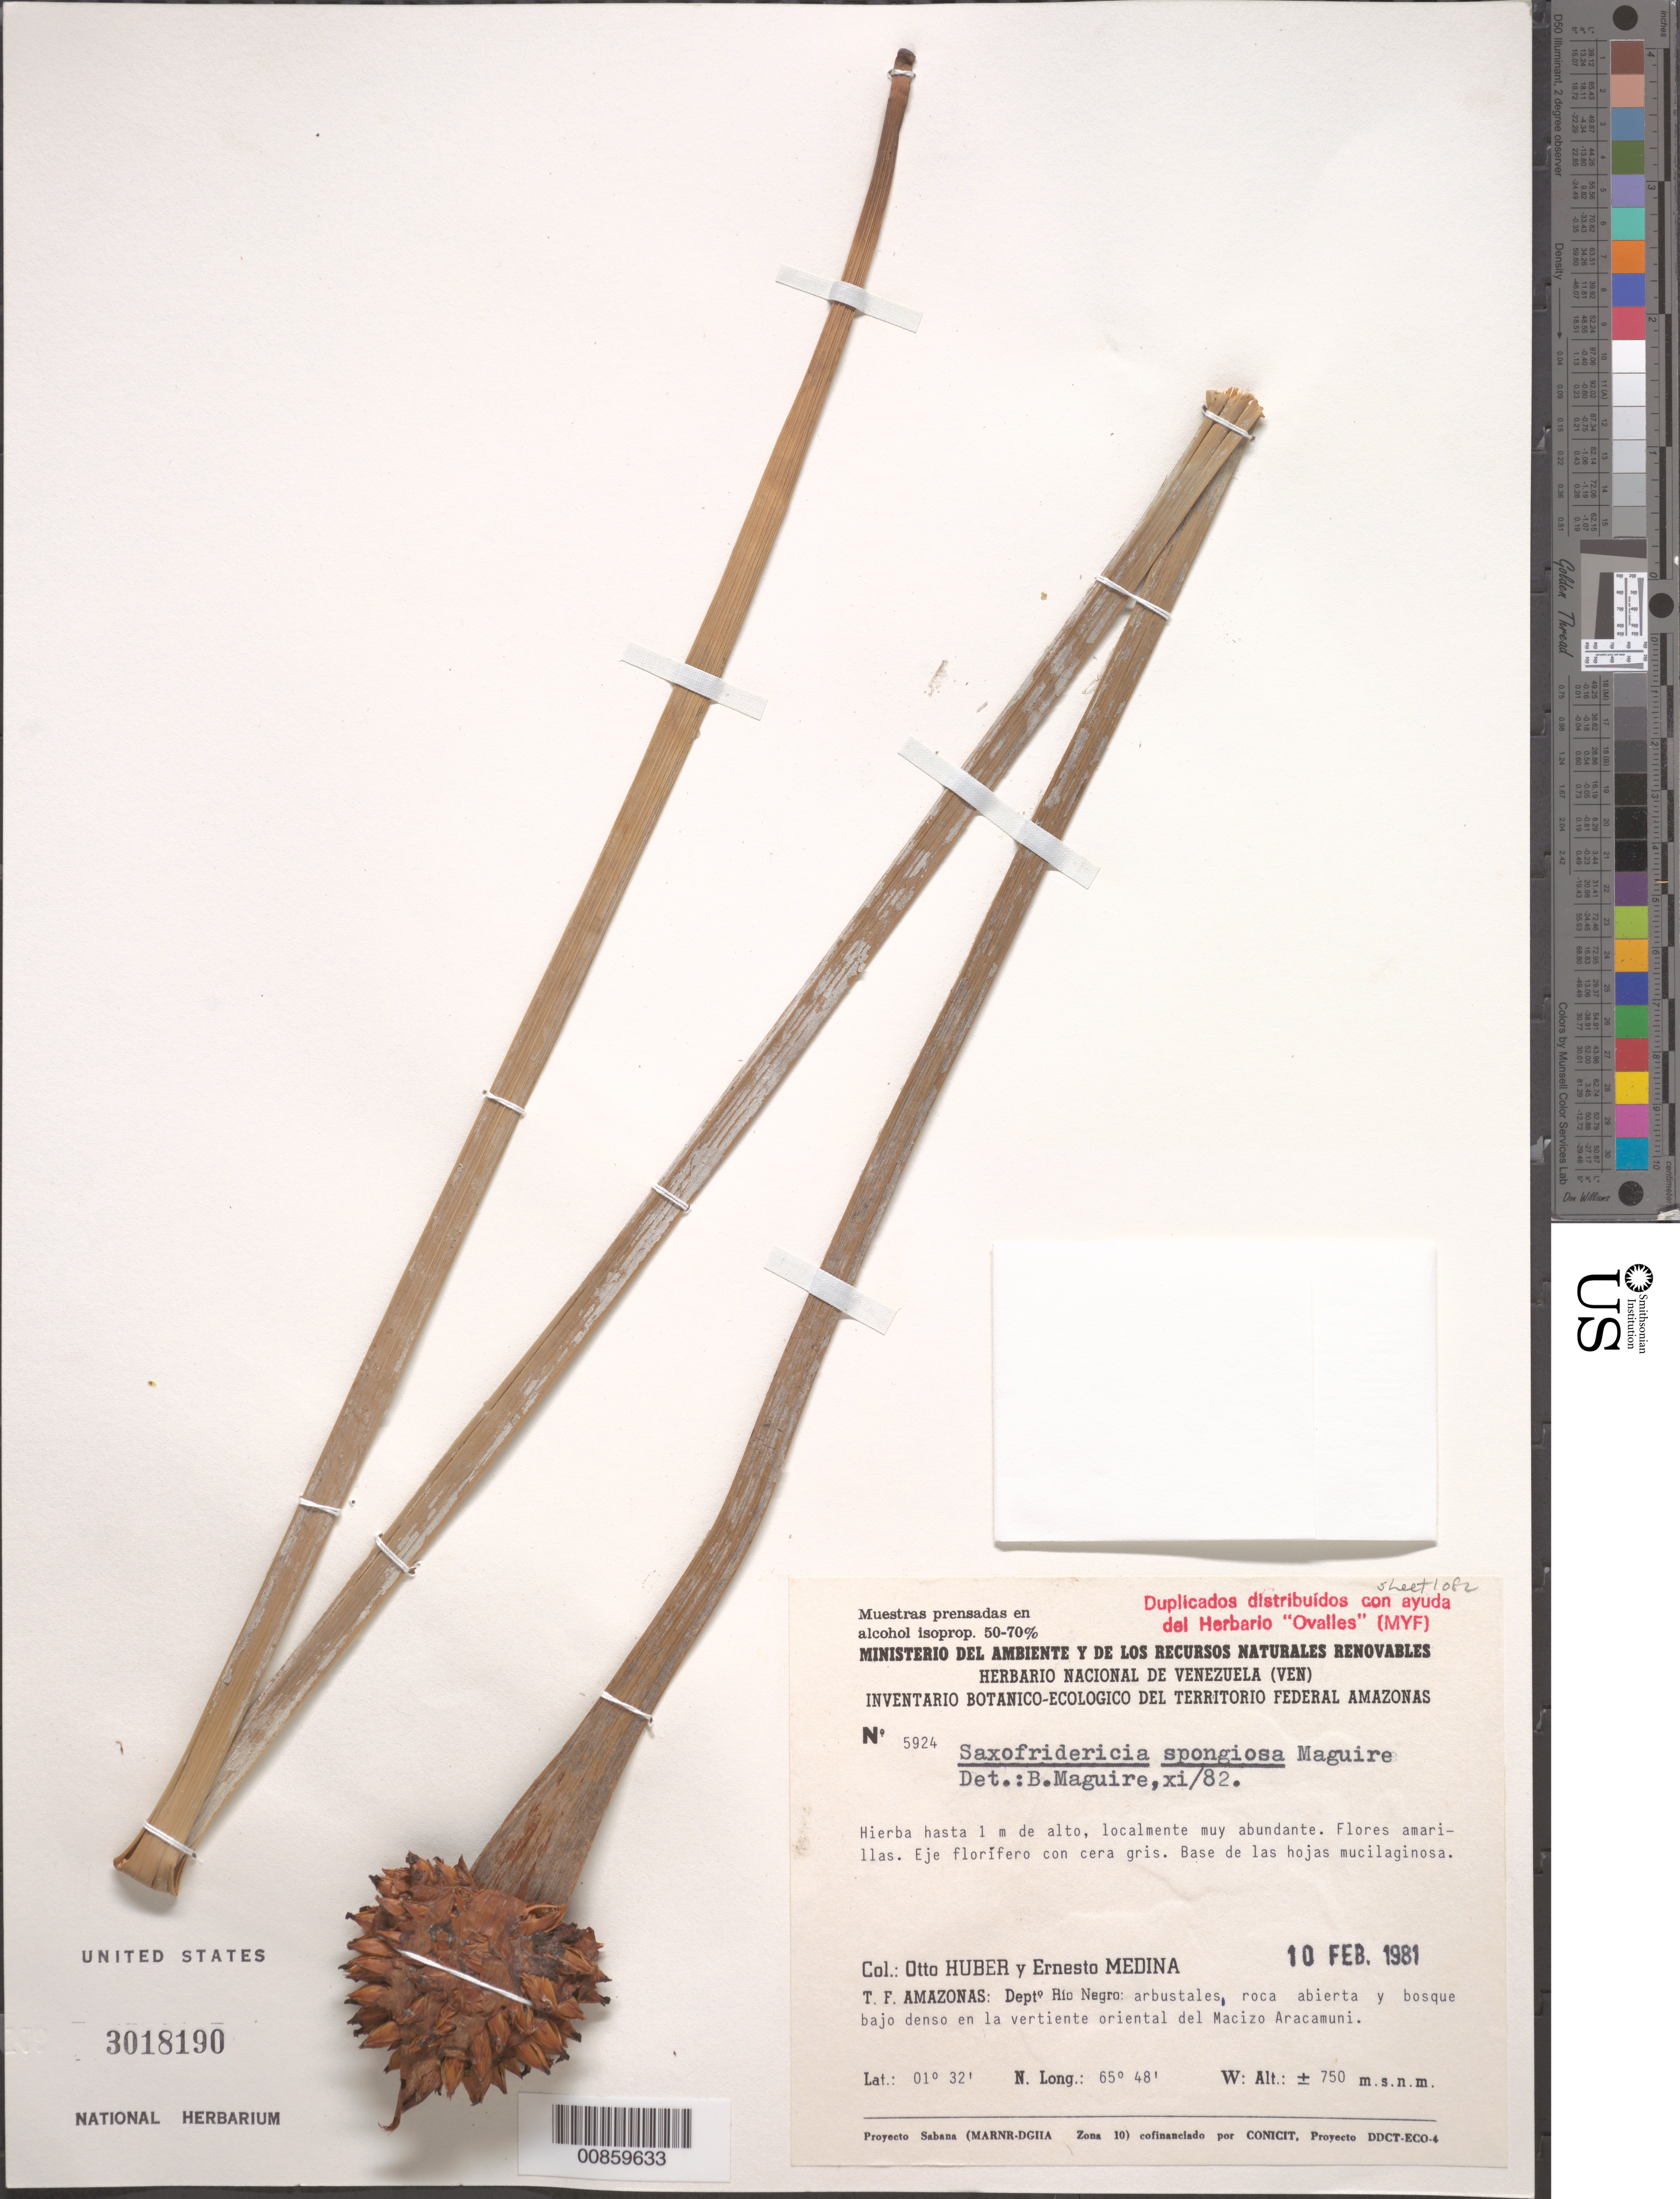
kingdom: Plantae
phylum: Tracheophyta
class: Liliopsida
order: Poales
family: Rapateaceae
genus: Saxofridericia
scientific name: Saxofridericia spongiosa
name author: Maguire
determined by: Maguire, D.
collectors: O. Huber & E. Medina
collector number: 5924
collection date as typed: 10-Feb-81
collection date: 1981-02-10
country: Venezuela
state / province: Amazonas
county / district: Río Negro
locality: Macizo Aracamuni, en la veritente oriental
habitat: Arbustales, roca abierta y bosqe bajo denso.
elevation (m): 750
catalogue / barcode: US 3018190